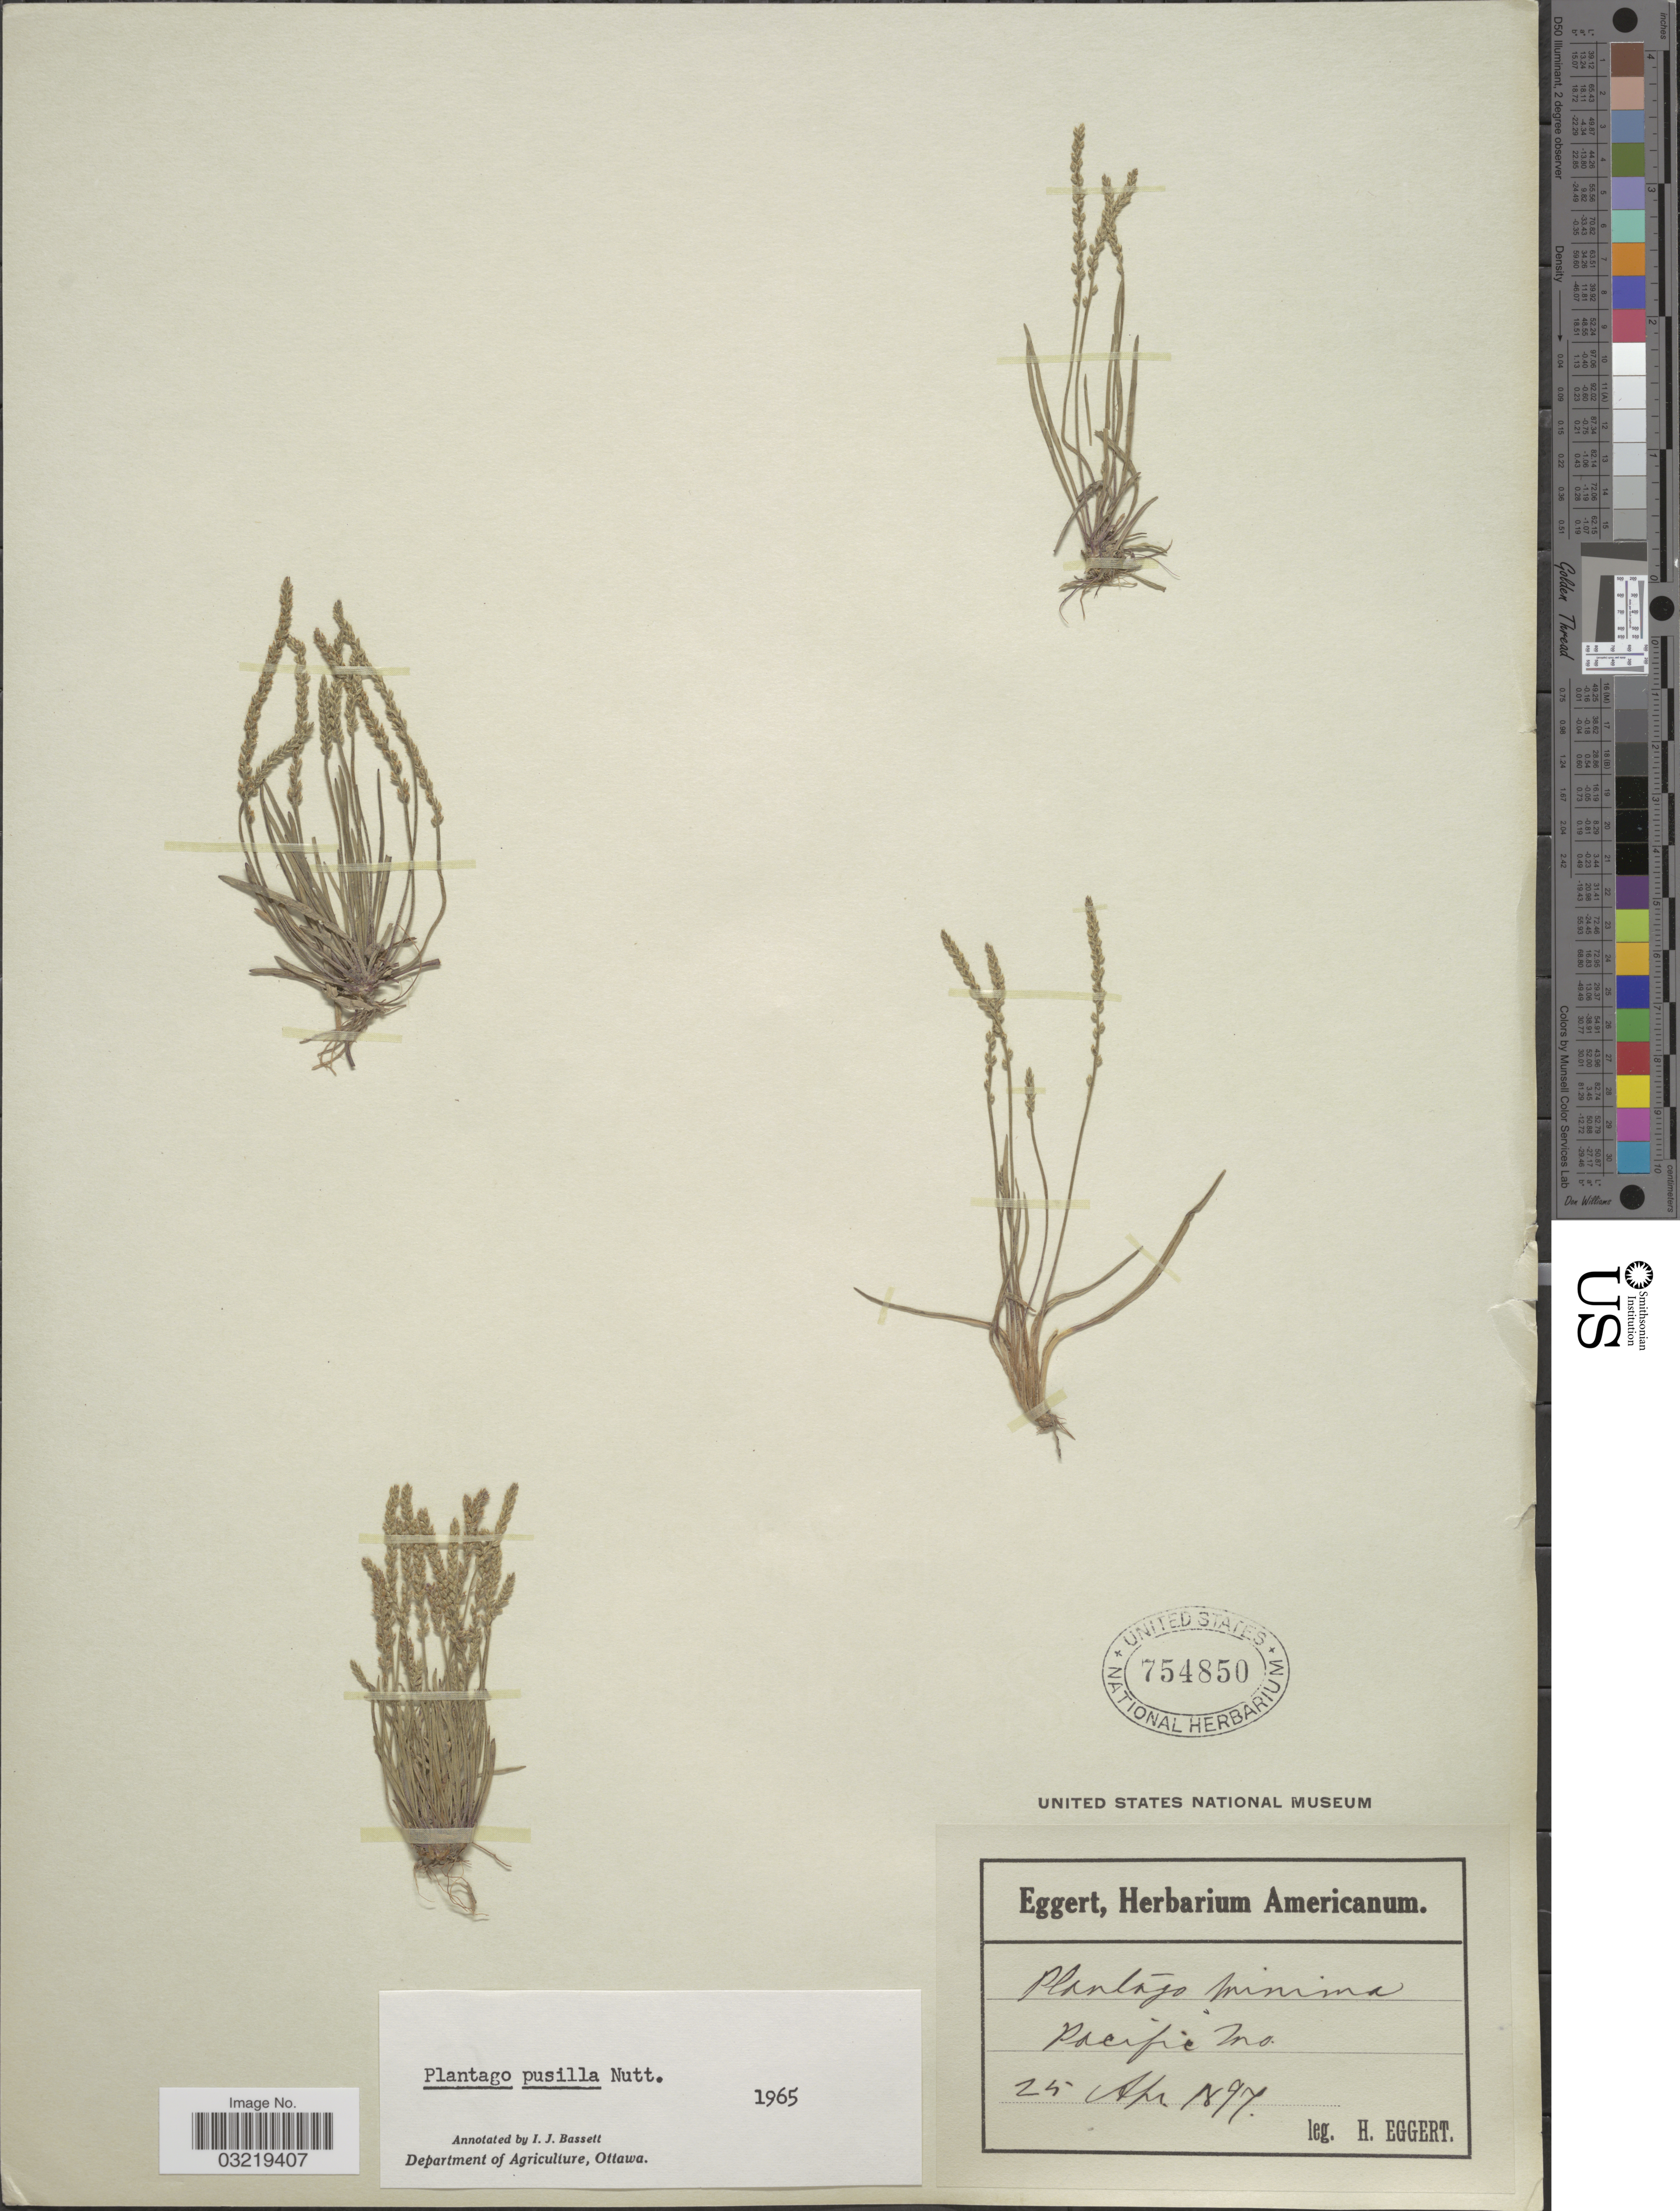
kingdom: Plantae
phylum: Tracheophyta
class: Magnoliopsida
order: Lamiales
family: Plantaginaceae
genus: Plantago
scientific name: Plantago pusilla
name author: Nutt.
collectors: H. Eggert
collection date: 1897-04-25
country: United States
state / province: Missouri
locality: Pacific.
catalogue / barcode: US 754850